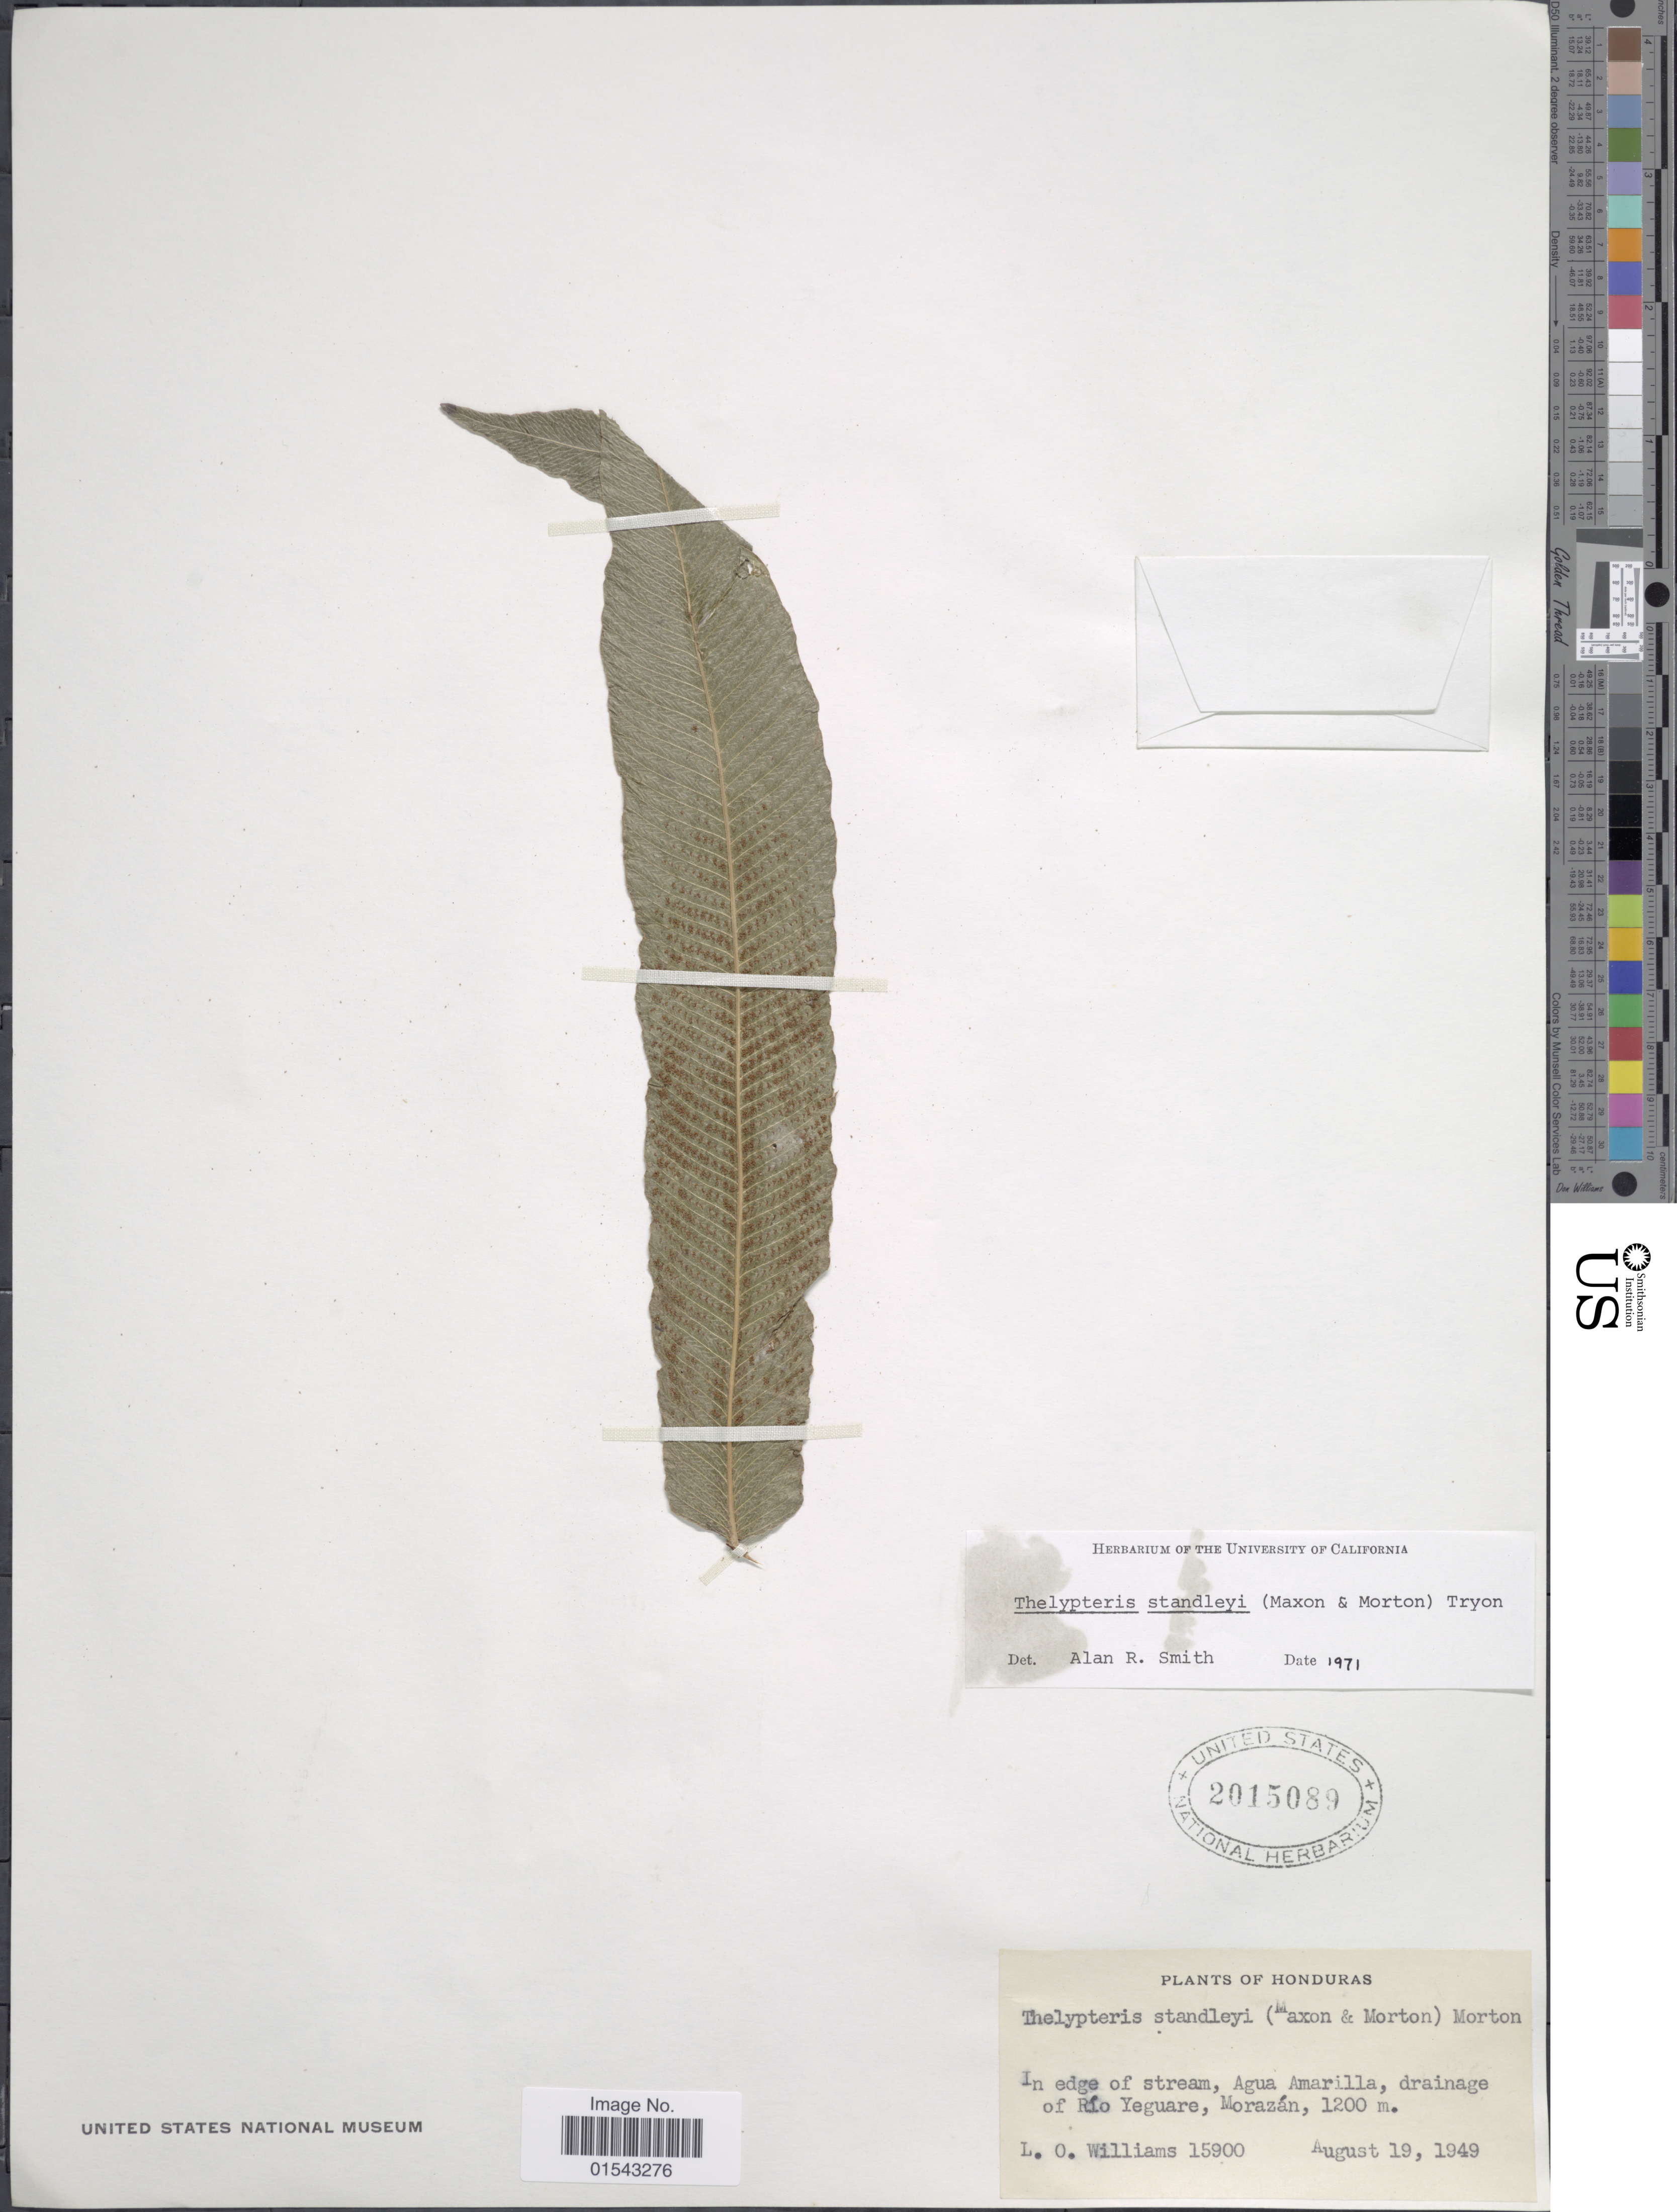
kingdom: Plantae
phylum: Tracheophyta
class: Polypodiopsida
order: Polypodiales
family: Thelypteridaceae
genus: Meniscium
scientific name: Meniscium standleyi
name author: (Maxon & C.V. Morton) Pic. Serm.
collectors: L. O. Williams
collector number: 15900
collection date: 1949-08-19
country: Honduras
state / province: Fco. Morazán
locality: Honduras, in edge of stream, Agua Amarilla, drainage of Rio Yeguare, Morazan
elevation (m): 1200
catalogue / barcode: US 2015089